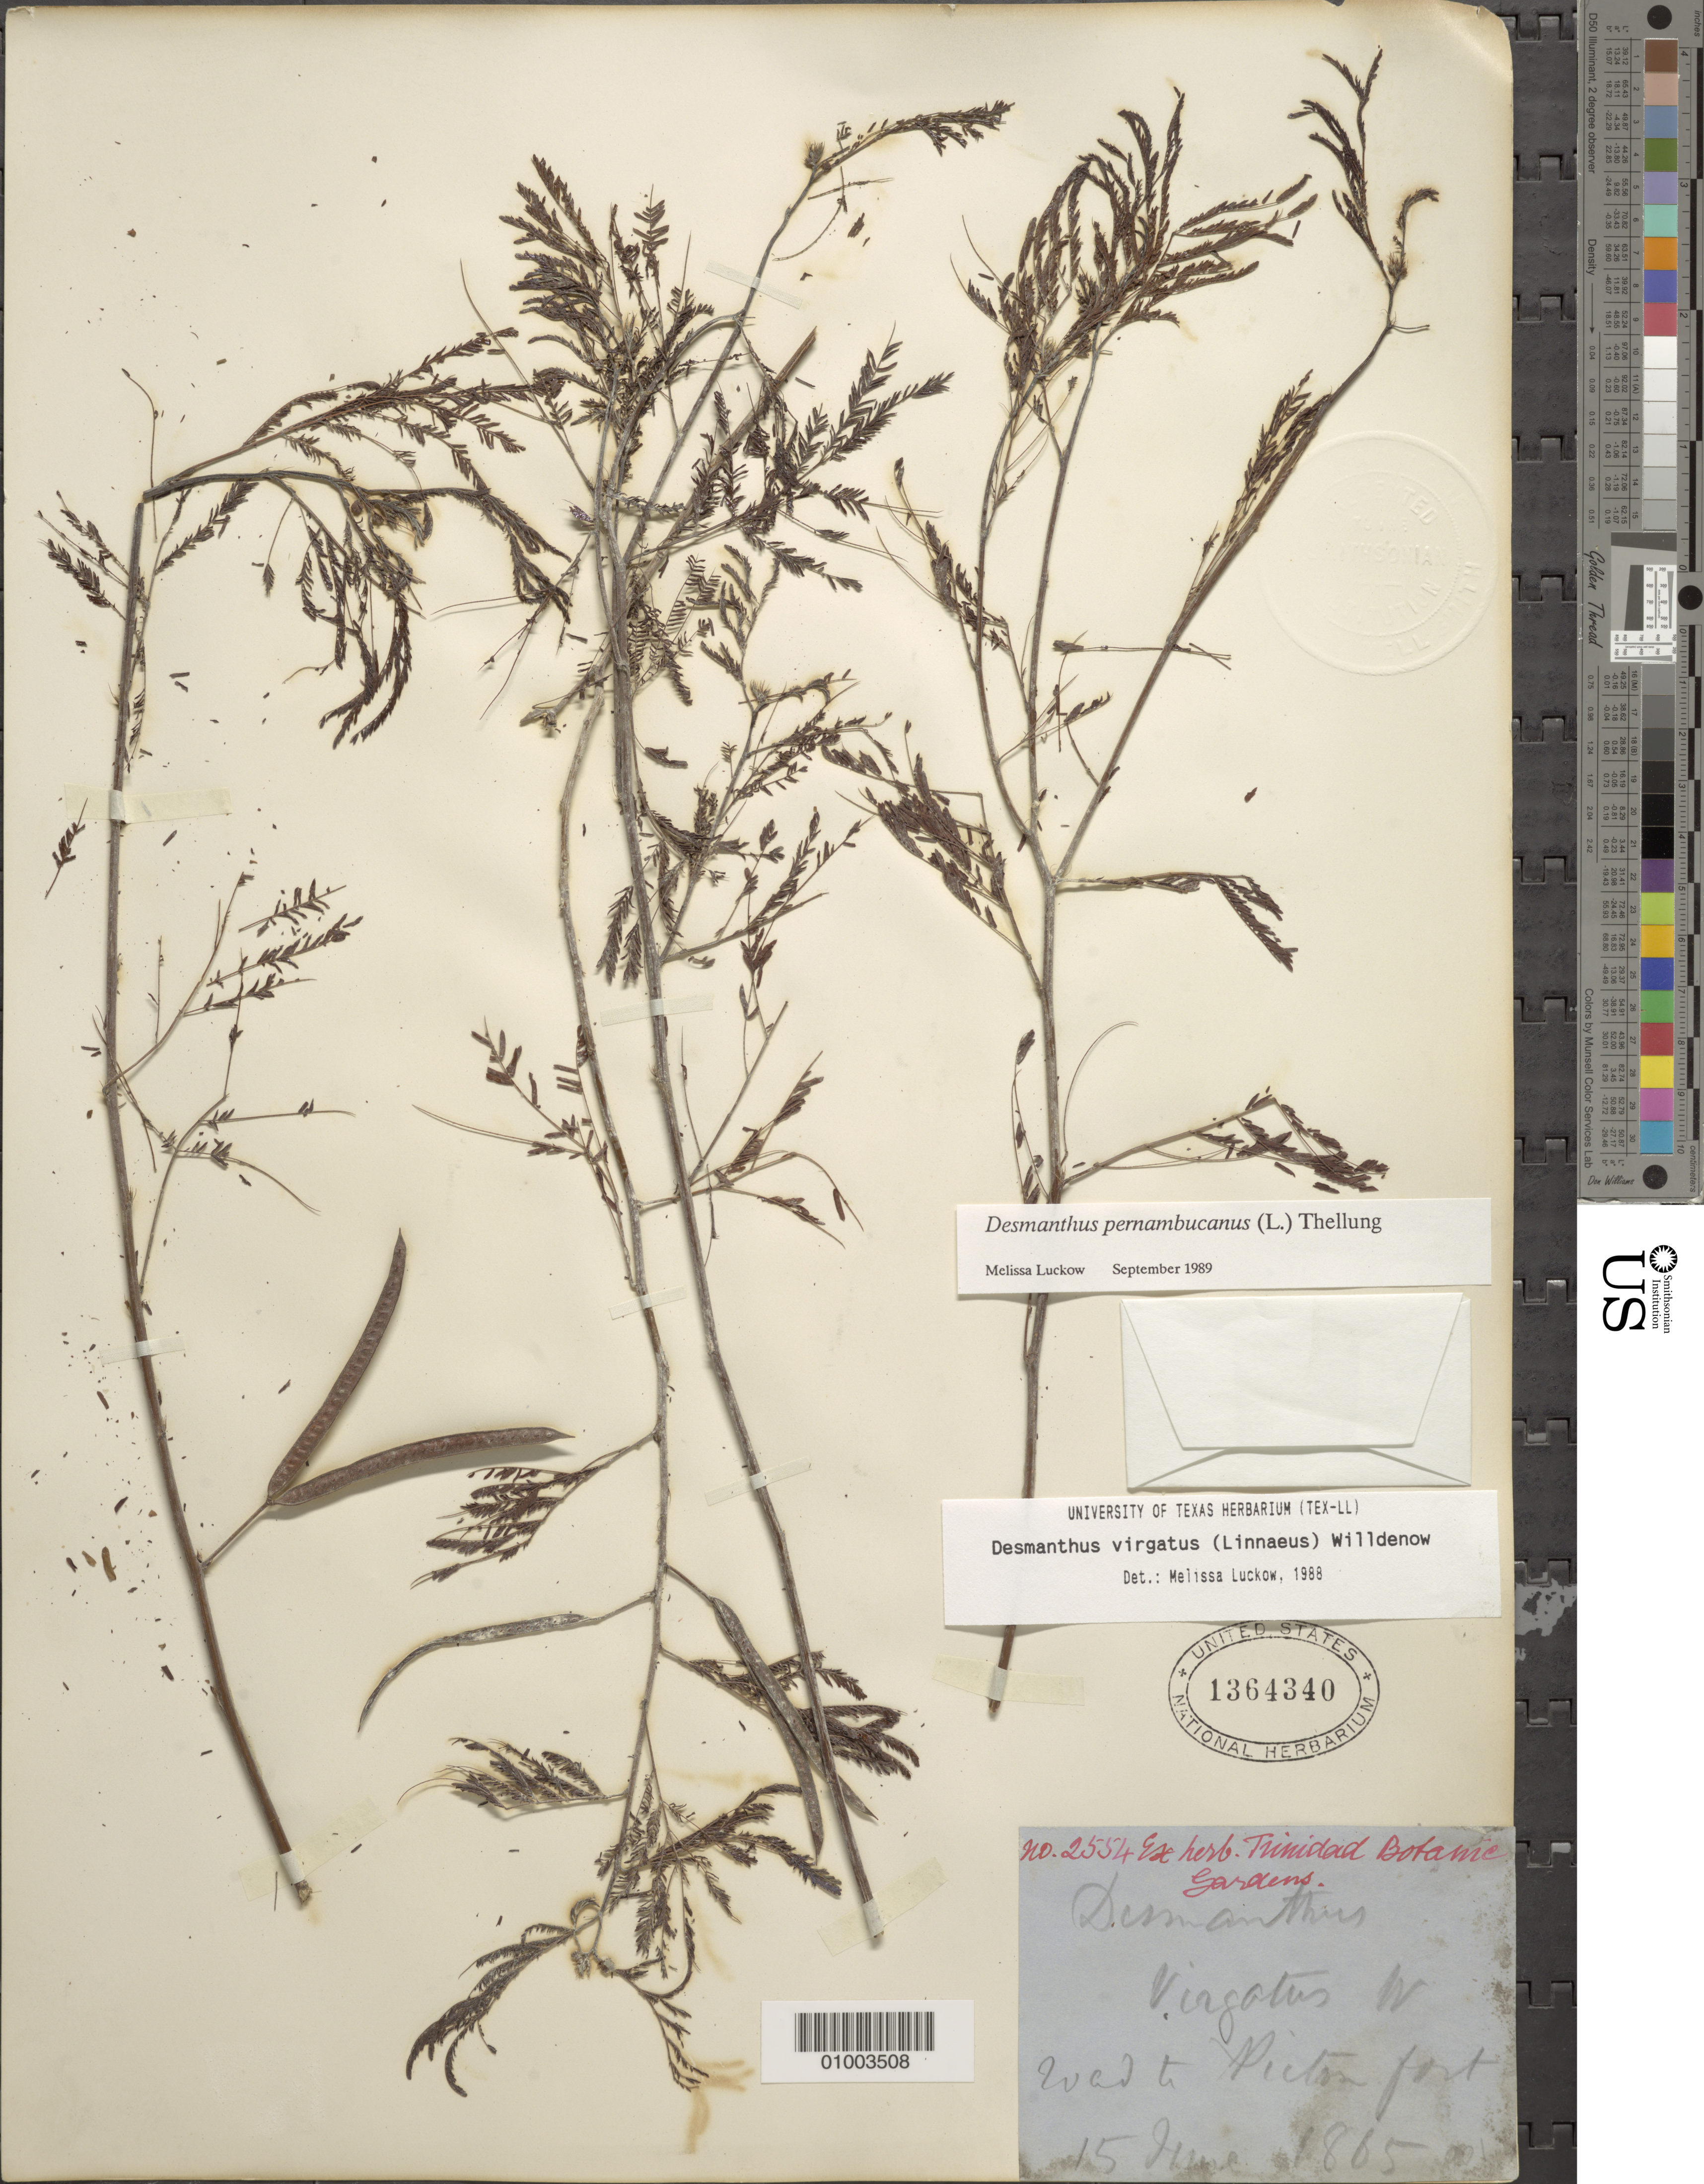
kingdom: Plantae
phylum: Tracheophyta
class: Magnoliopsida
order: Fabales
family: Fabaceae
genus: Desmanthus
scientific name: Desmanthus pernambucanus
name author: (L.) Thell.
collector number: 2554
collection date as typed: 15 Jun 1865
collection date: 1865-06-15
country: Trinidad and Tobago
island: Trinidad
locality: Trinidad, Botanie garden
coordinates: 0 N, 0 E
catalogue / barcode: US 1364340